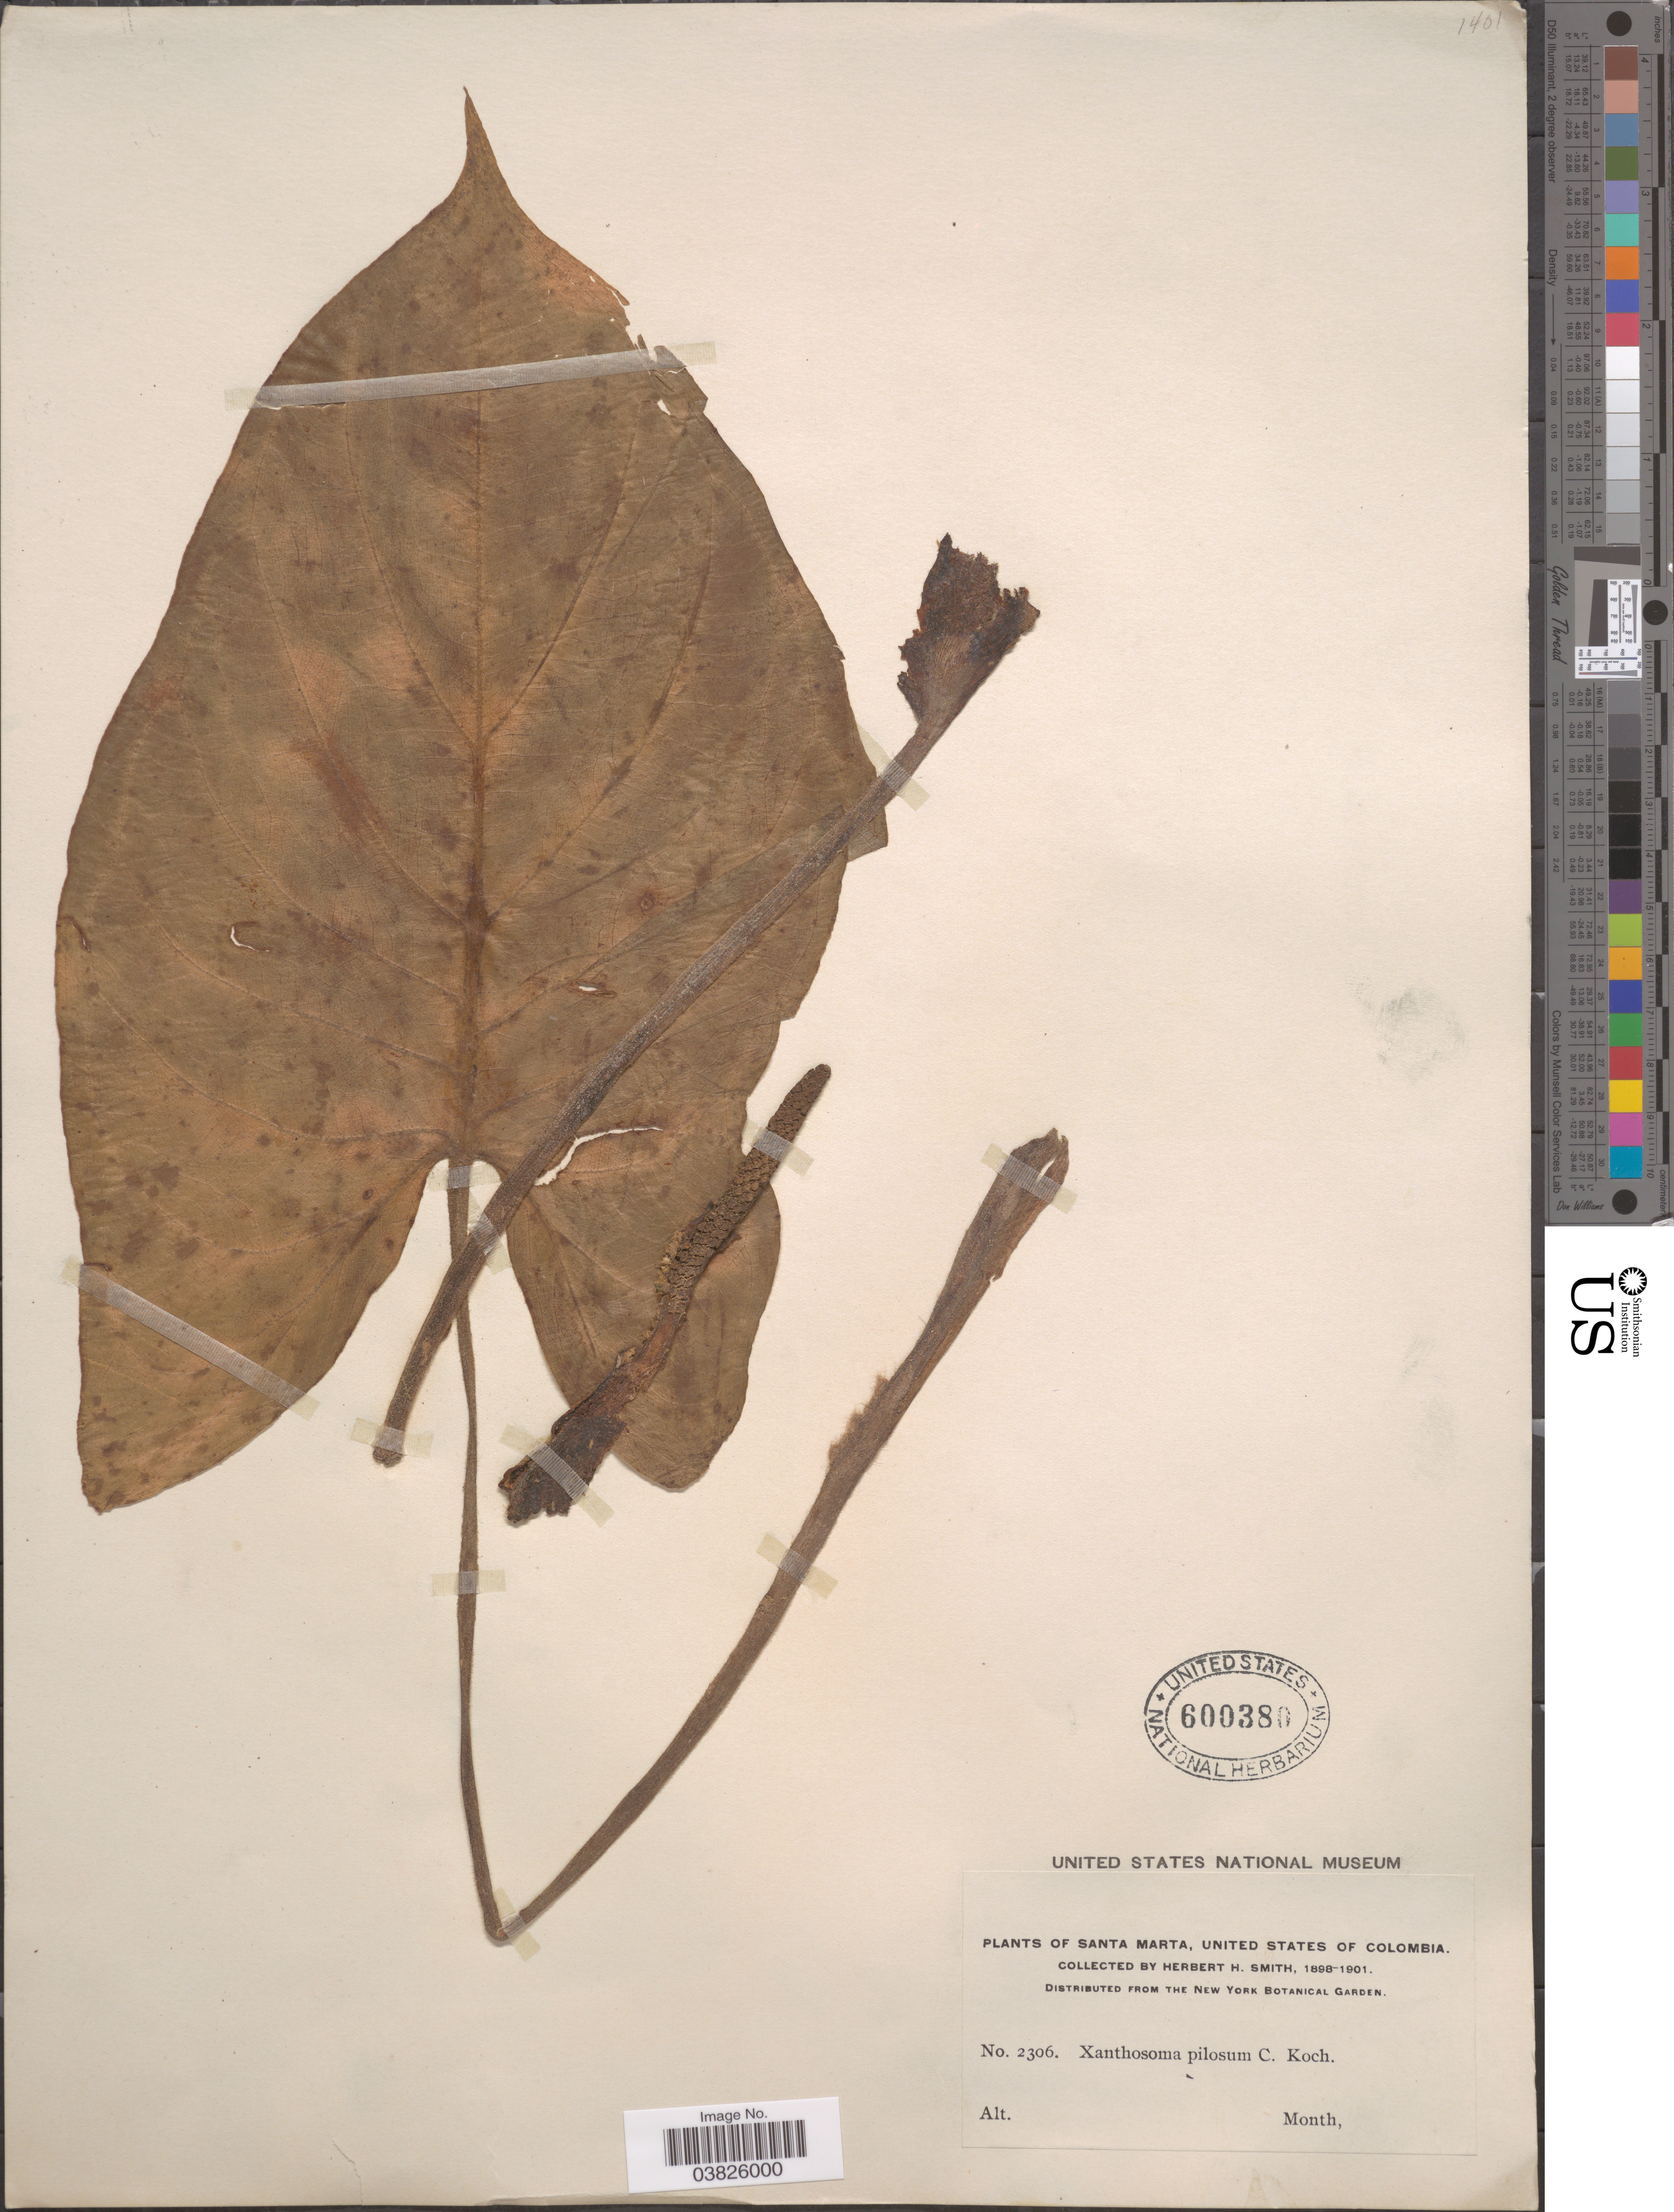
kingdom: Plantae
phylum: Tracheophyta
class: Liliopsida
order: Alismatales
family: Araceae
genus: Xanthosoma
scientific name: Xanthosoma pilosum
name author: K. Koch & Augustin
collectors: Herbert H. Smith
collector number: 2306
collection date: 1898/1901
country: Colombia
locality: Santa Marta, United States of Colombia.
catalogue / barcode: US 600380